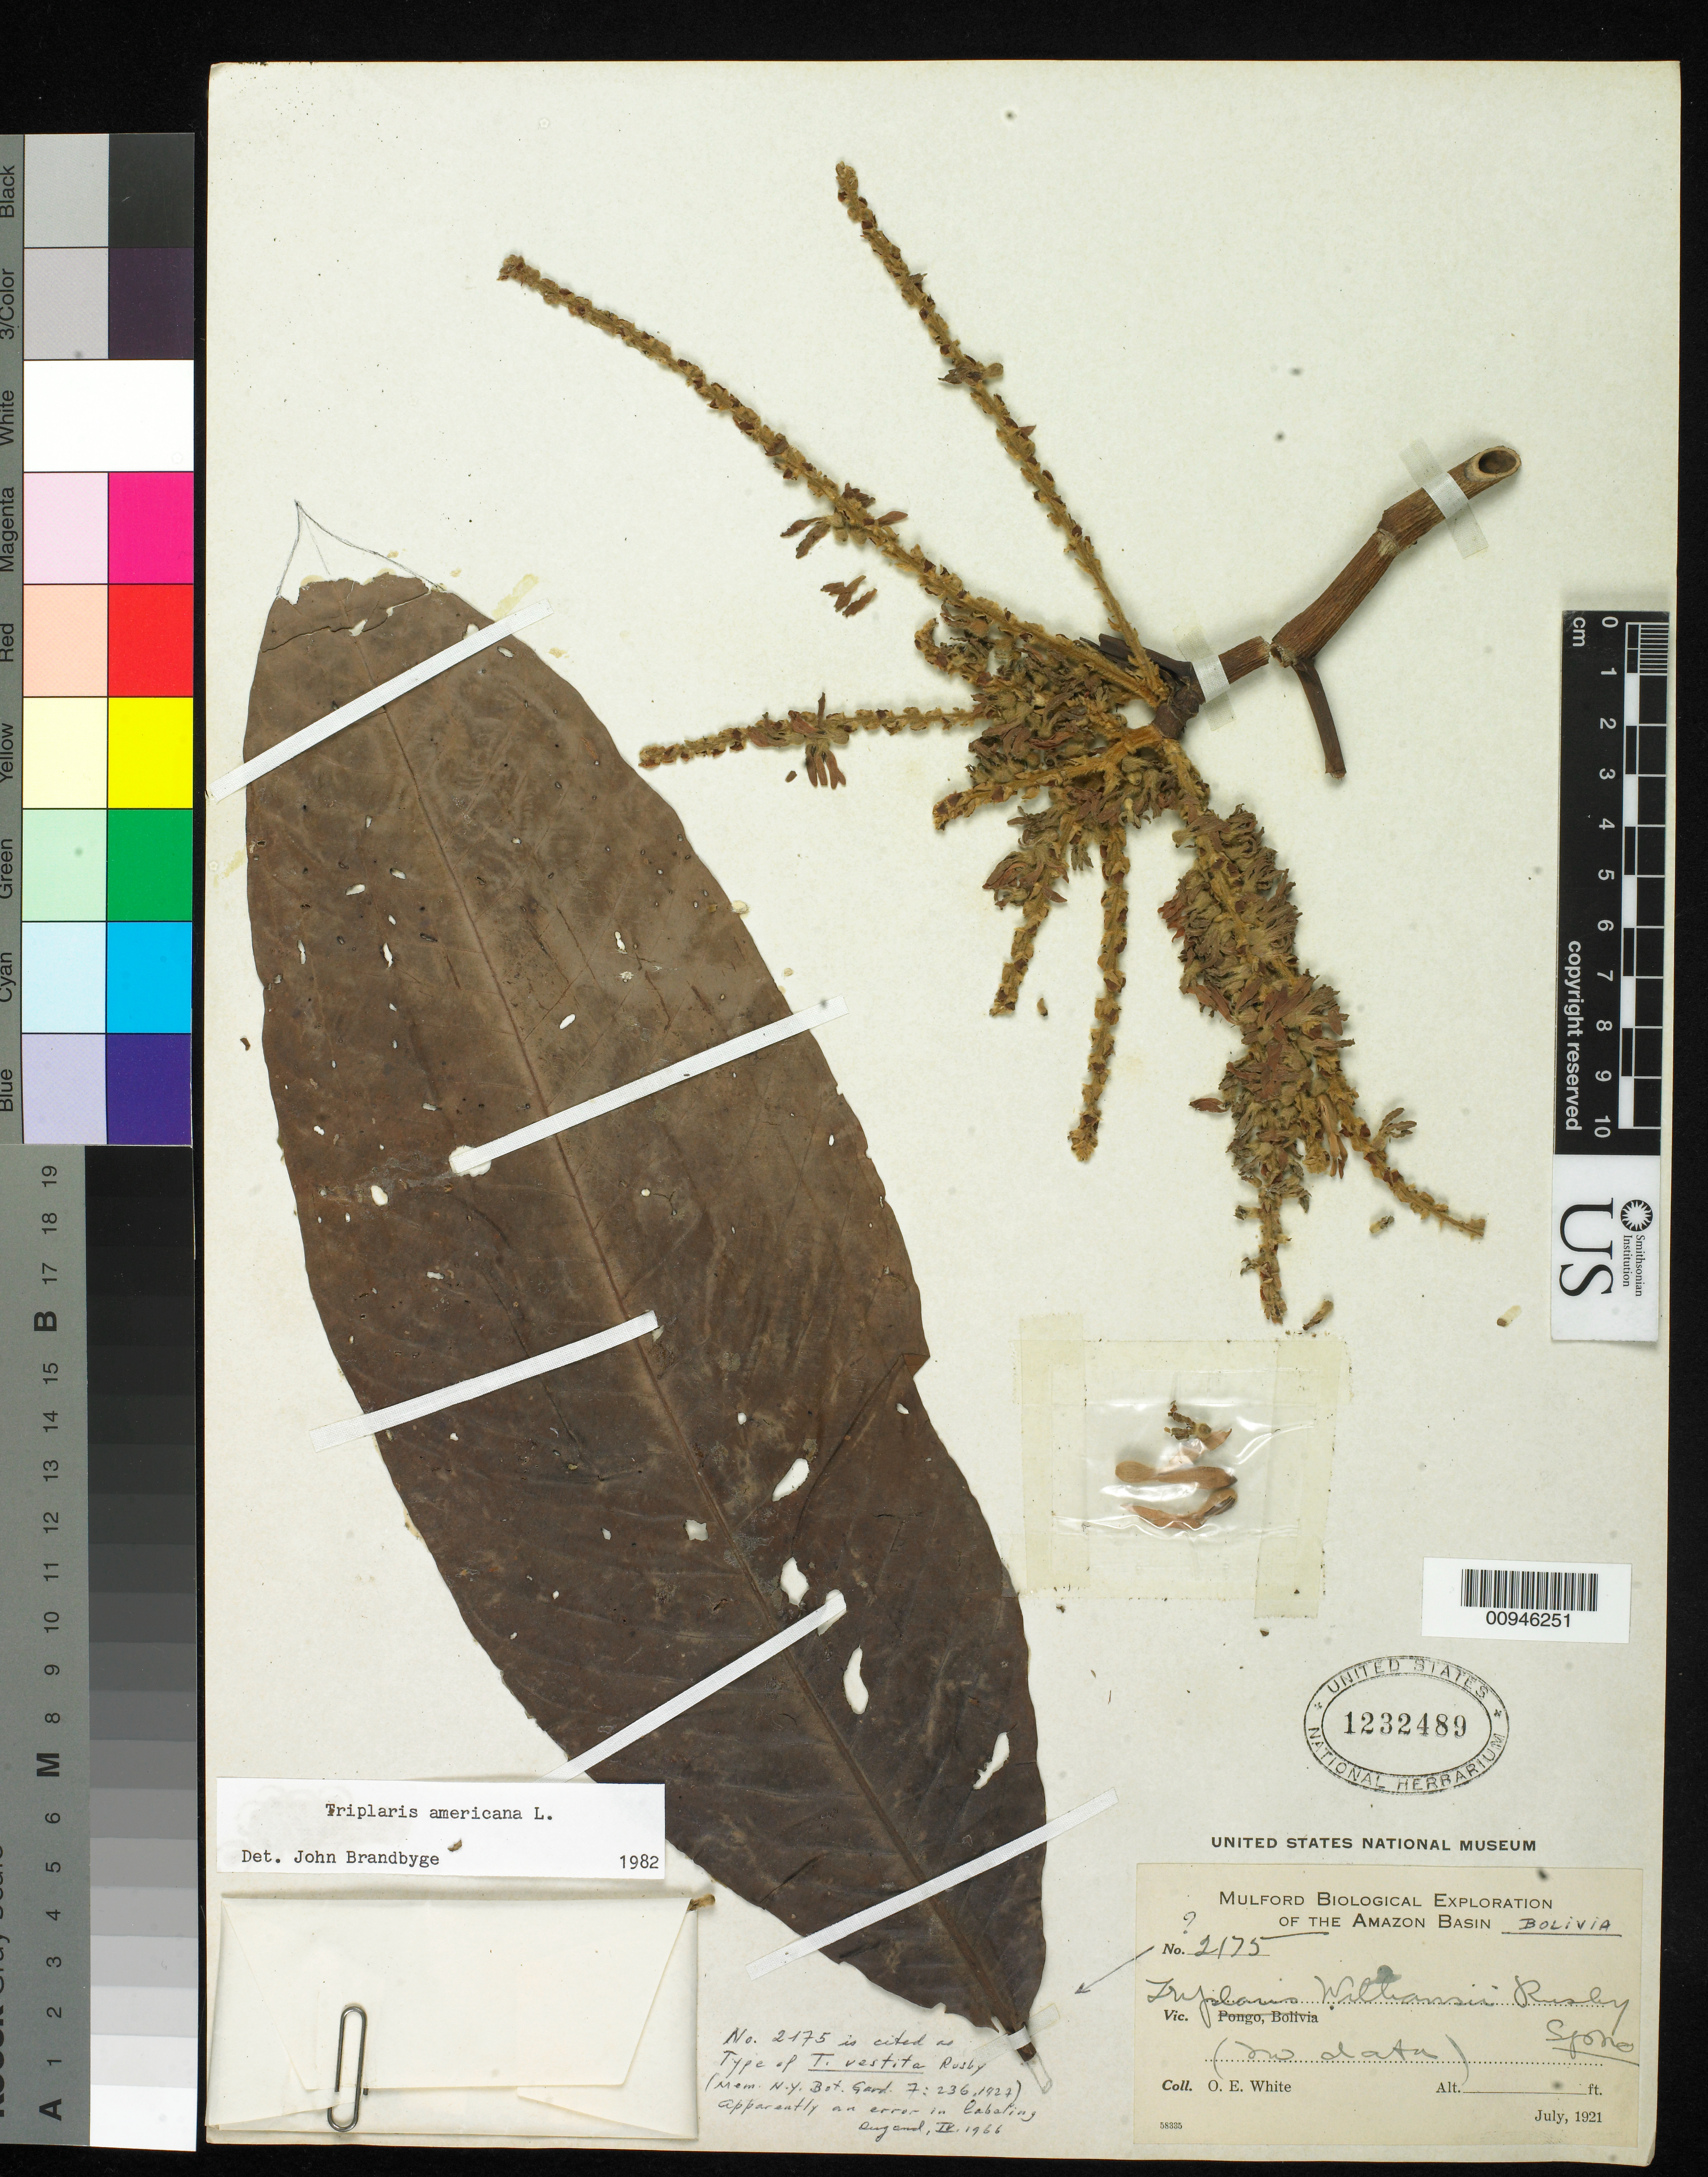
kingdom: Plantae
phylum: Tracheophyta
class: Magnoliopsida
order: Caryophyllales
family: Polygonaceae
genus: Triplaris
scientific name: Triplaris williamsii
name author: Rusby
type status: Possible Syntype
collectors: O. E. White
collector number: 2175 (?)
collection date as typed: July, 1921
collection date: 1921-07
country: Bolivia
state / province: La Paz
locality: Amazon Basin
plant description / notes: Without locality data and possibly mislabeled (as noted in annotation by Dugand, 1966). White [Rusby] 2175 is cited as a syntype of Triplaris vestita Rusby but this is apparently not type material of that taxon. Syntypes of Triplaris williamsii Rusby (at NY) are Williams 672 (lectotype collection) and White 958.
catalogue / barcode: US 1232489